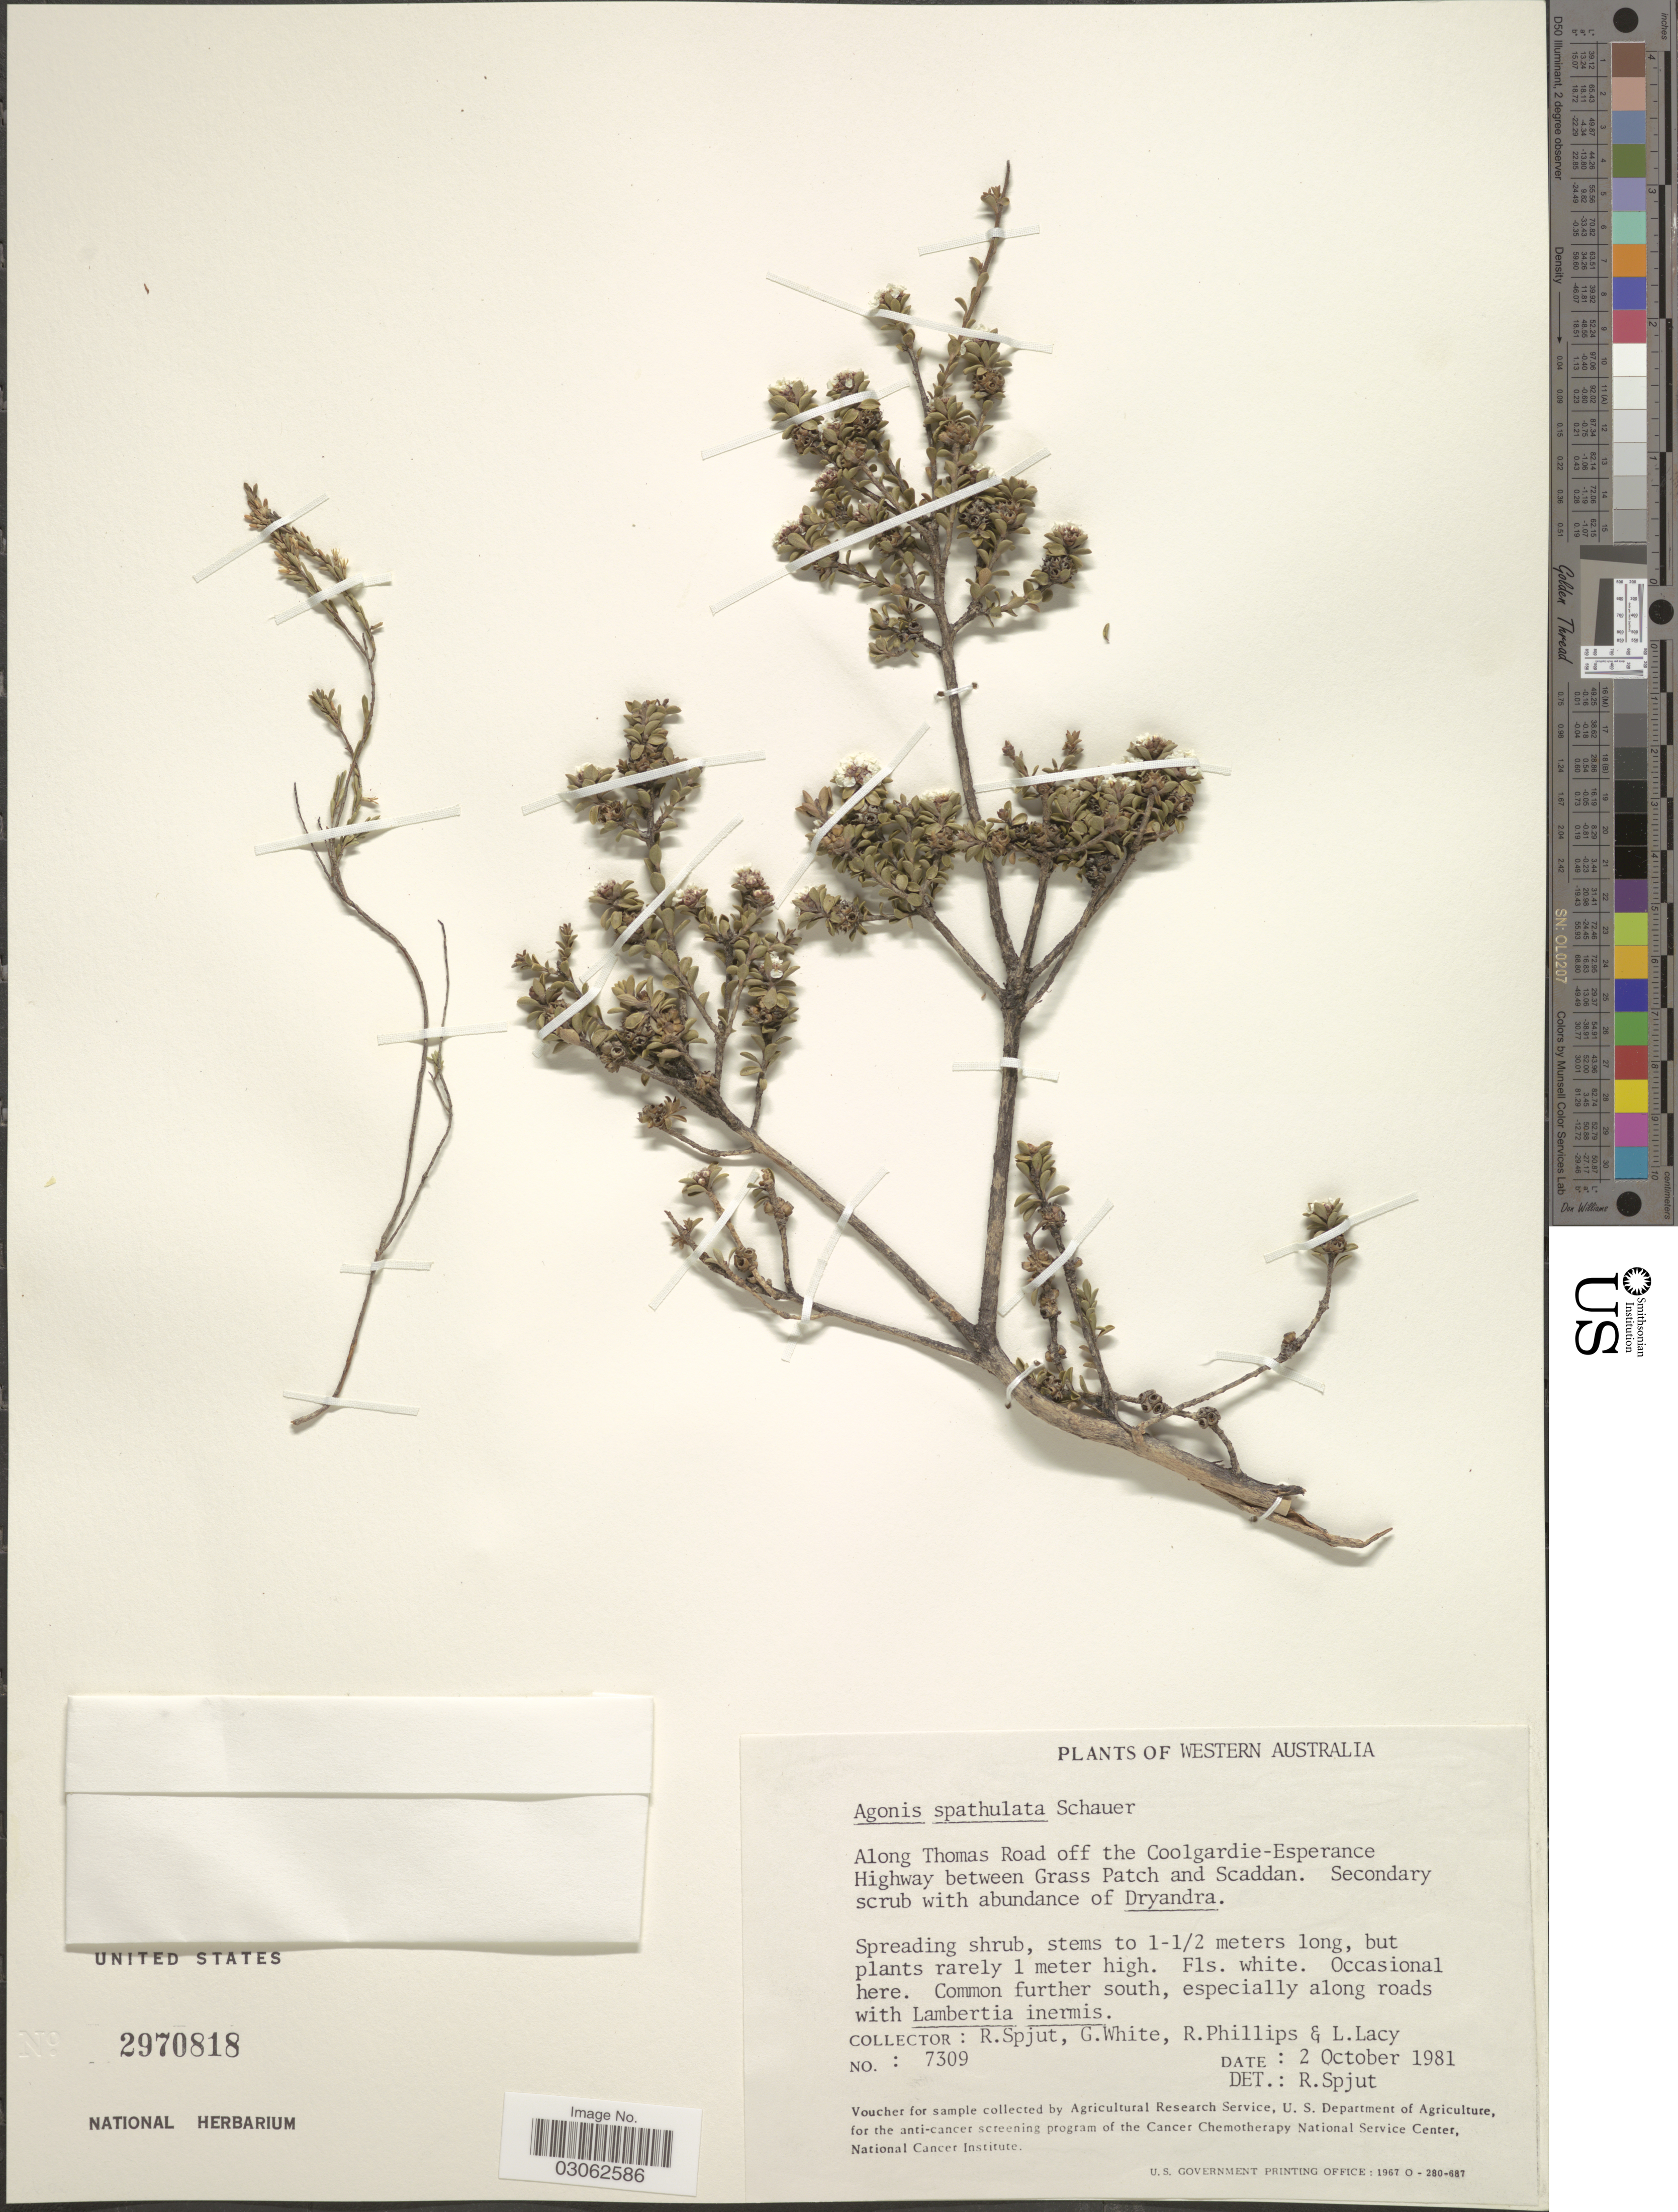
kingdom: Plantae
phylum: Tracheophyta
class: Magnoliopsida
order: Myrtales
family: Myrtaceae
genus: Taxandria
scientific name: Taxandria spathulata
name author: (Schauer) J.R. Wheeler & N.G. Marchant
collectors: R. Spjut, G. White, R. Phillips & L. Lacy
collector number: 7309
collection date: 1981-10-02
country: Australia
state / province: Western Australia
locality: Along Thomas Road off the Coolgardie-Esperance Highway between Grass Patch and Scaddan.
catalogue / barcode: US 2970818